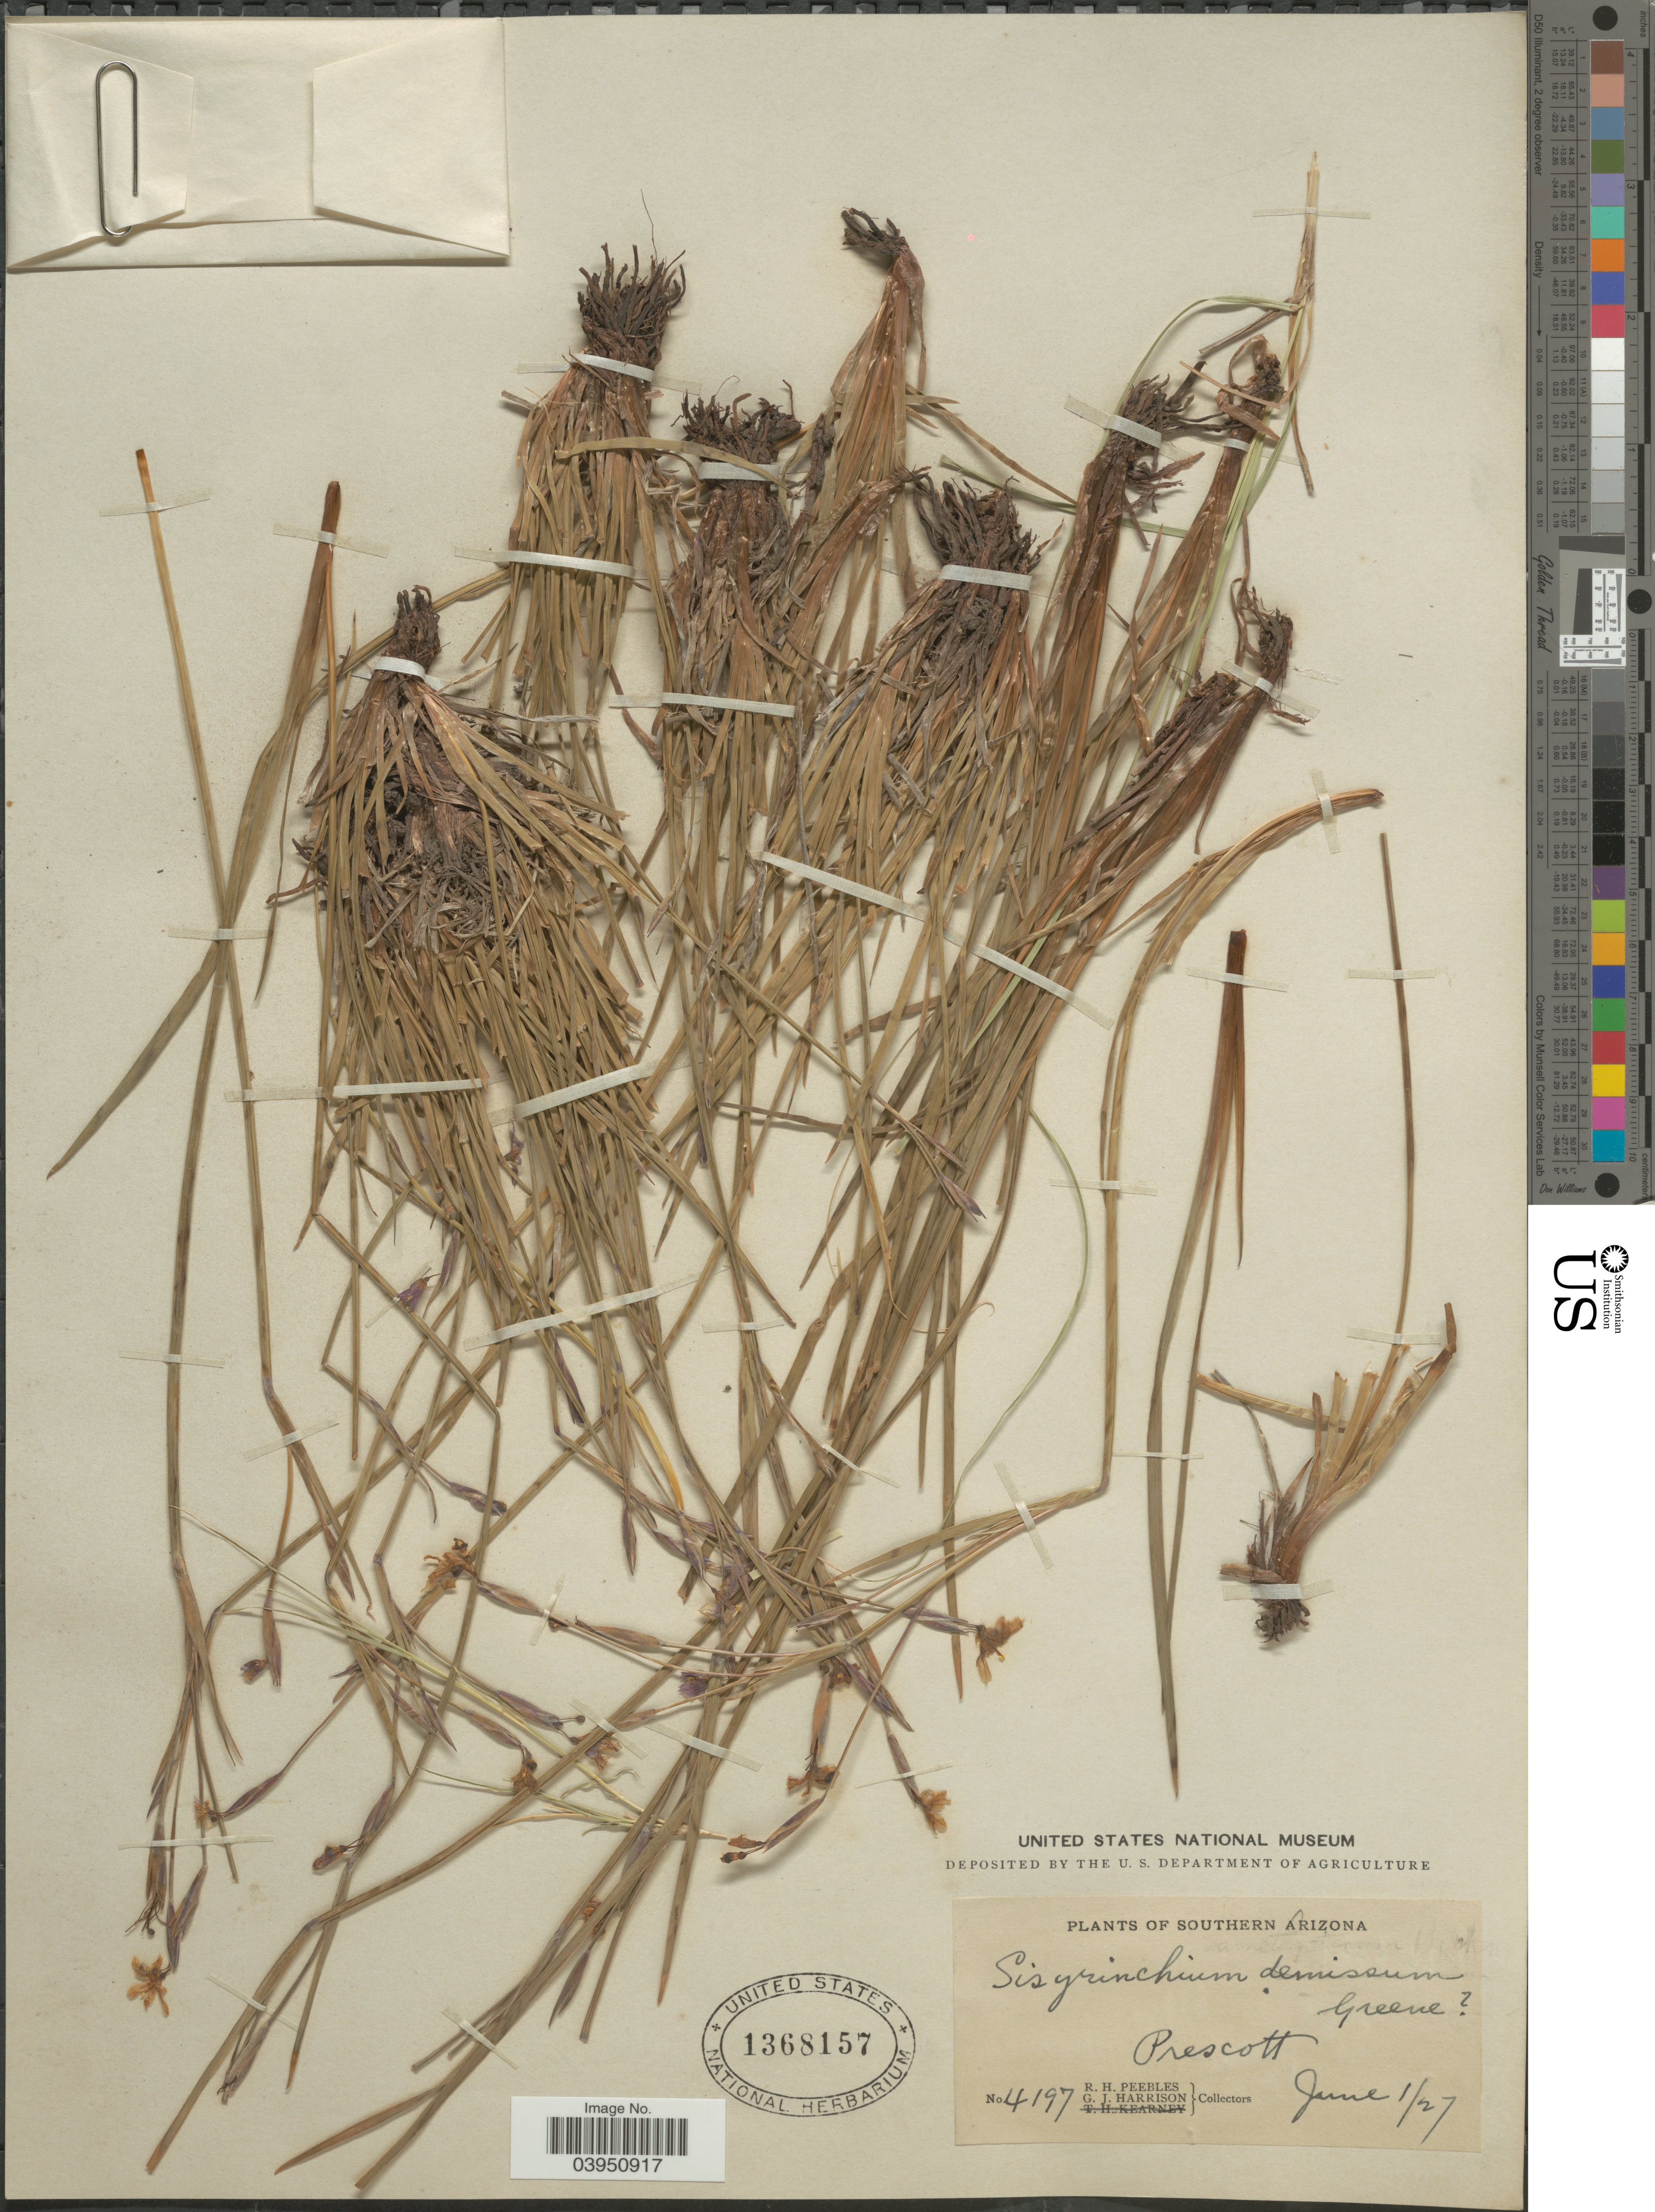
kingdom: Plantae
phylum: Tracheophyta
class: Liliopsida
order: Asparagales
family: Iridaceae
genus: Sisyrinchium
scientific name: Sisyrinchium demissum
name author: Greene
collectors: R. H. Peebles & G. J. Harrison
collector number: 4197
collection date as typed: Transcribed d/m/y: 1/6/27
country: United States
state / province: Arizona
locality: Southern Arizona. Prescott.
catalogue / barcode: US 1368157